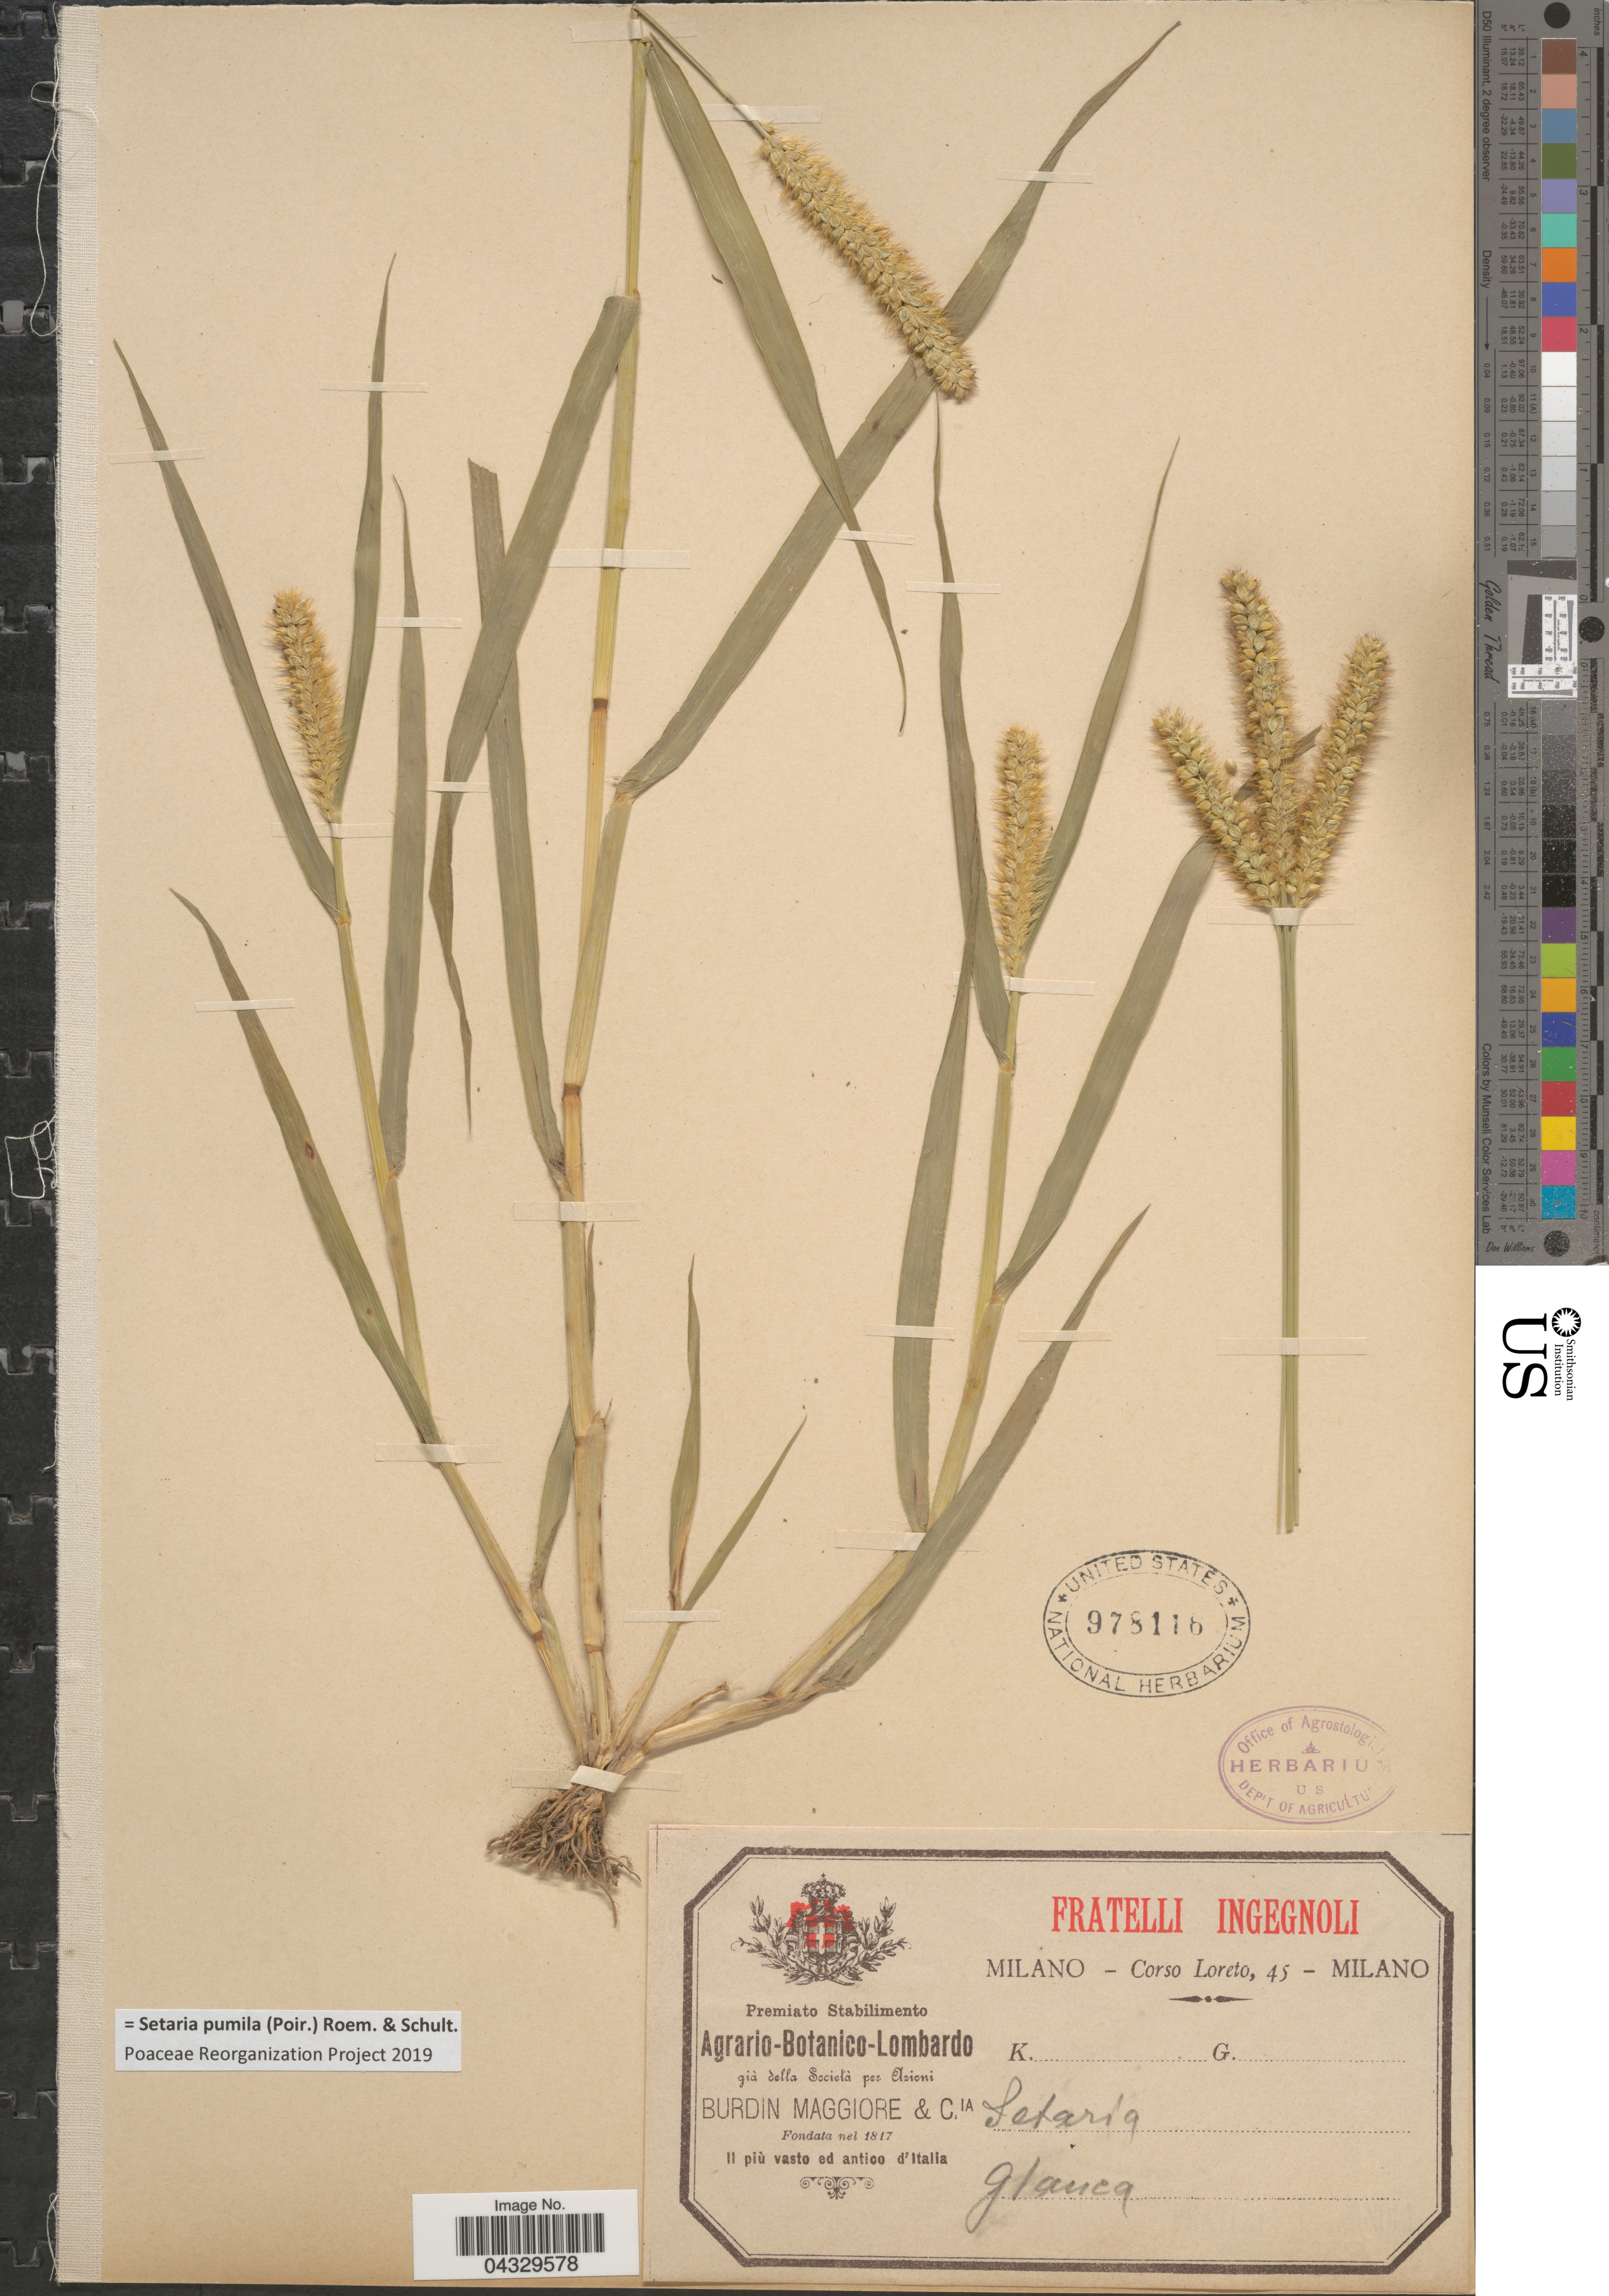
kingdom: Plantae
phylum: Tracheophyta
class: Liliopsida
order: Poales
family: Poaceae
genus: Setaria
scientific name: Setaria pumila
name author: (Poir.) Roem. & Schult.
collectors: Loreto, C.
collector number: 45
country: Italy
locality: Il più vasto ed antico d'Italia.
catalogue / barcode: US 978116